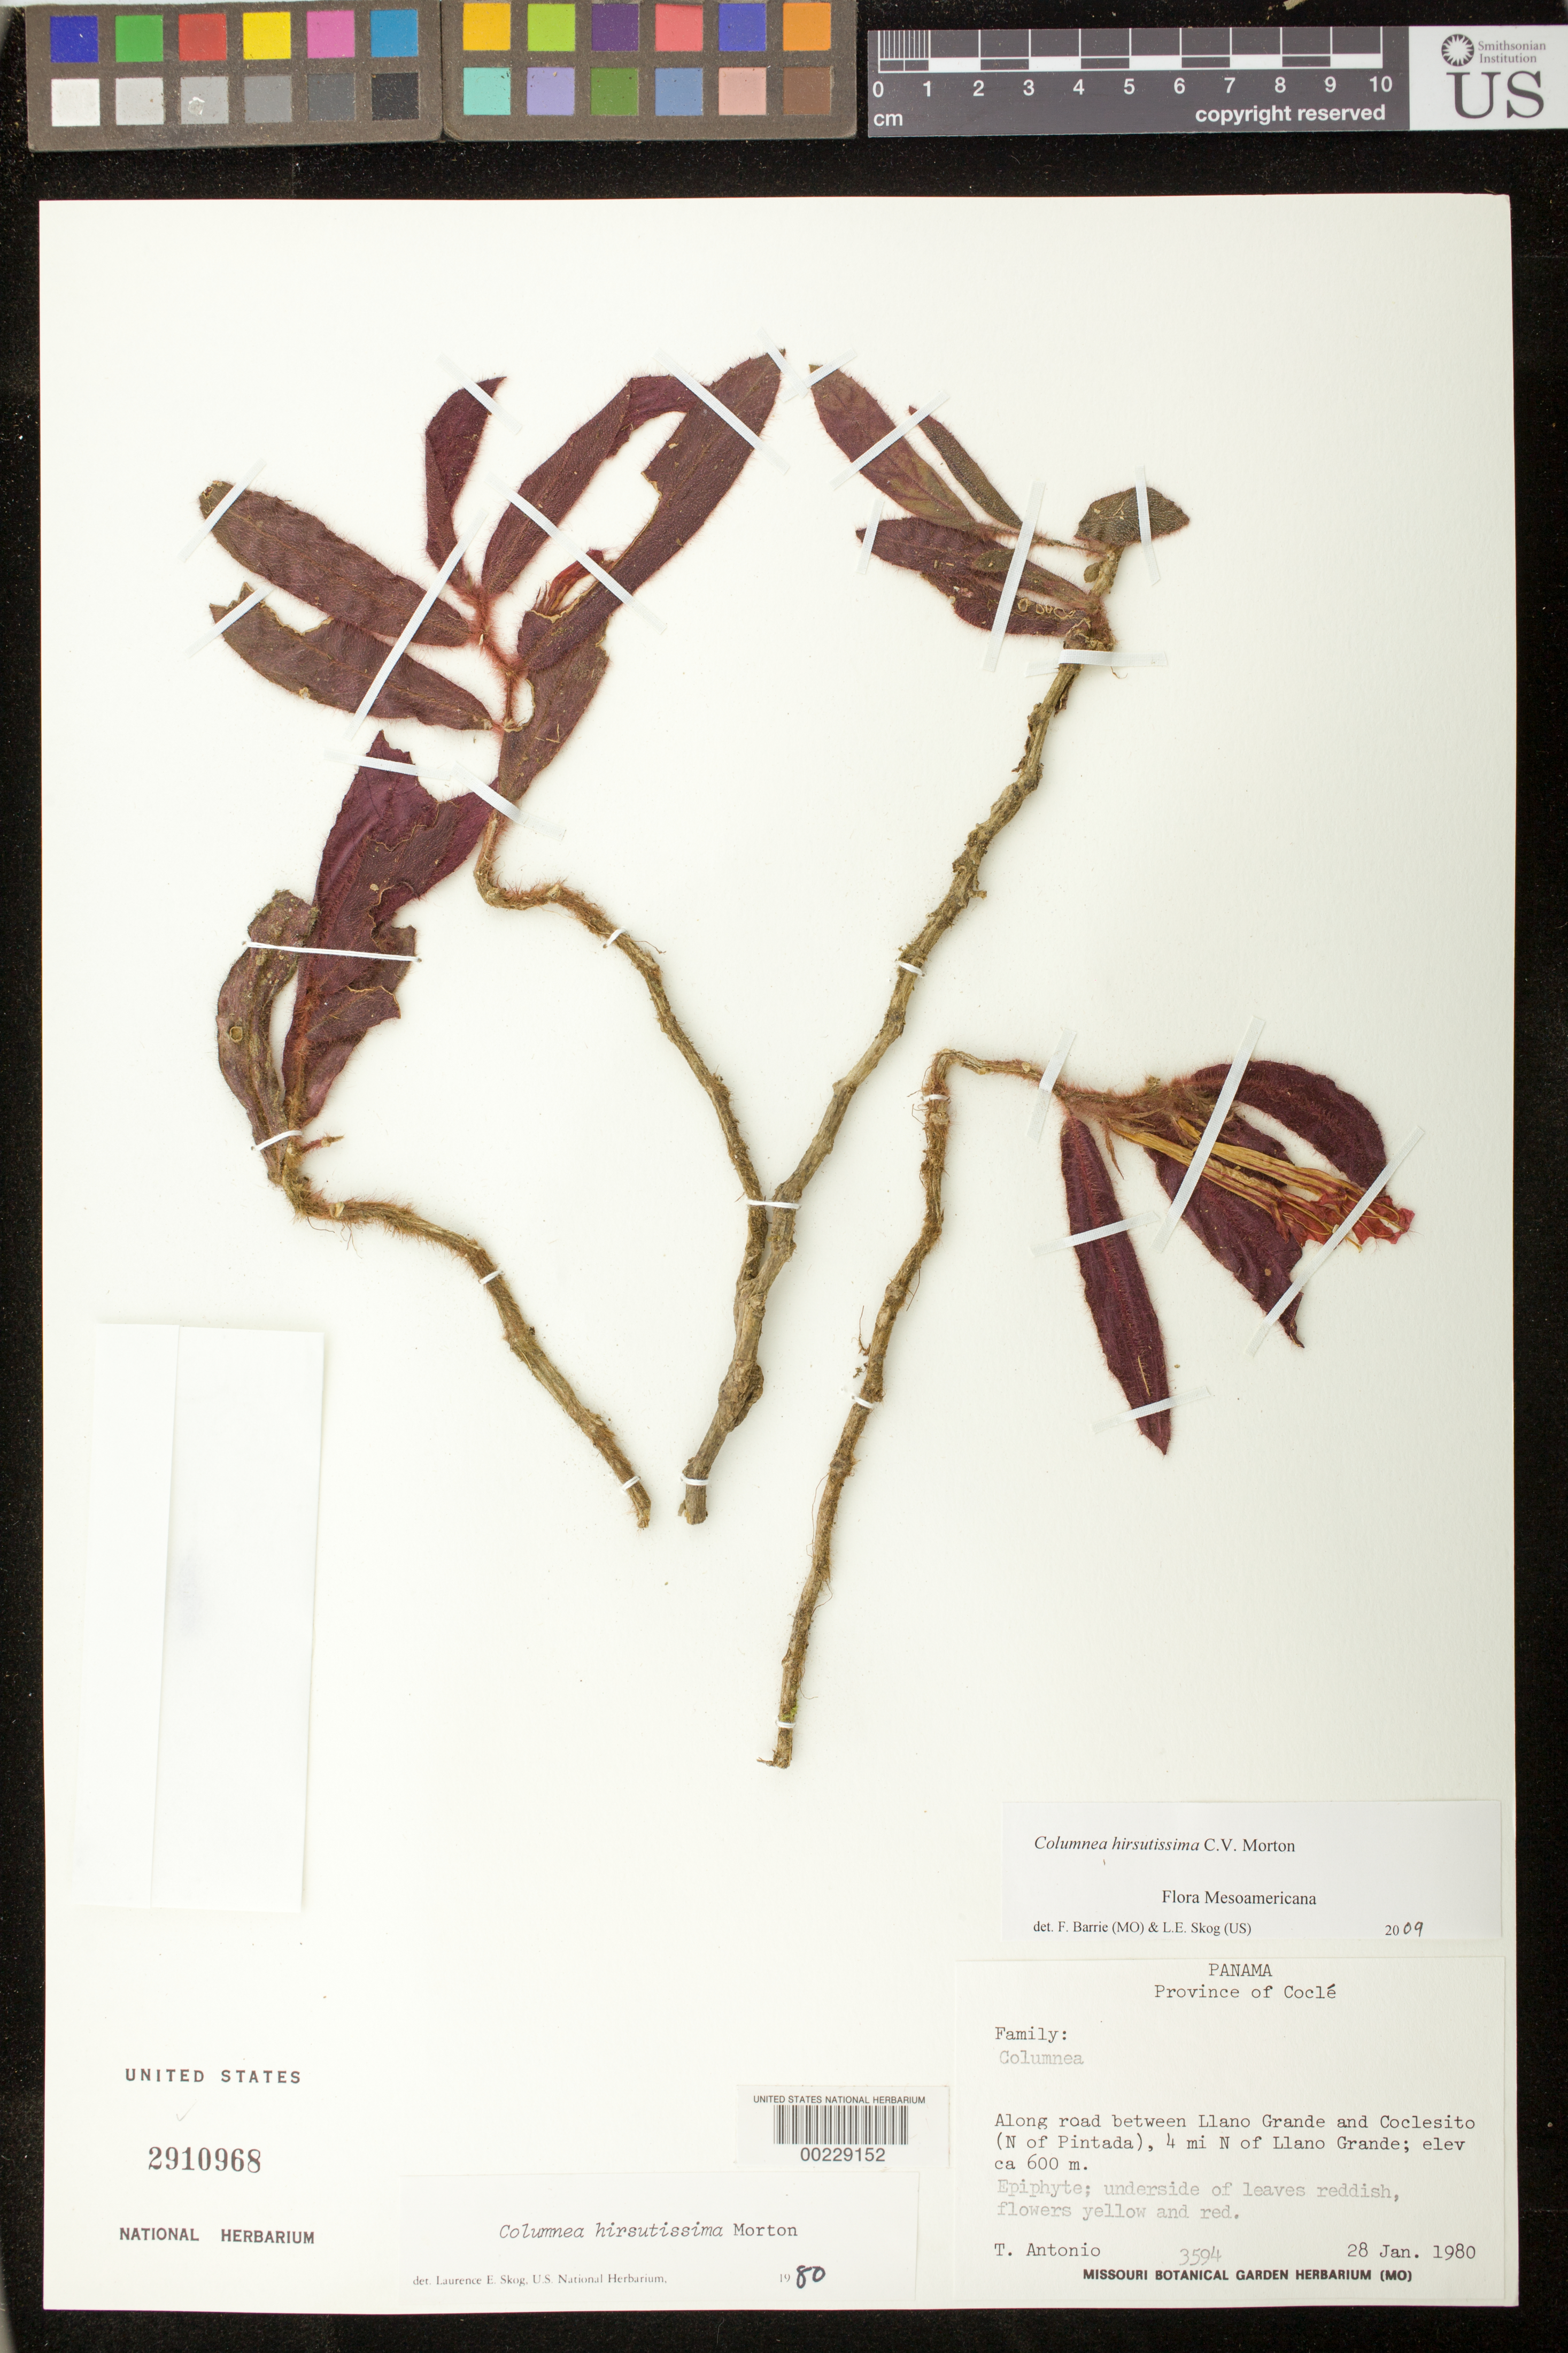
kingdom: Plantae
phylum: Tracheophyta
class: Magnoliopsida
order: Lamiales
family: Gesneriaceae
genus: Columnea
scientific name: Columnea hirsutissima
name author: C.V. Morton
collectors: T. Antonio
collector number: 3594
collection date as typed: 28 Jan 1980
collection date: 1980-01-28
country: Panama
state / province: Coclé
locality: Along road between Llano Grande and Coclesito (N of Pintada), 4 mi N of Llano Grande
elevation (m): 600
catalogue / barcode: US 2910968